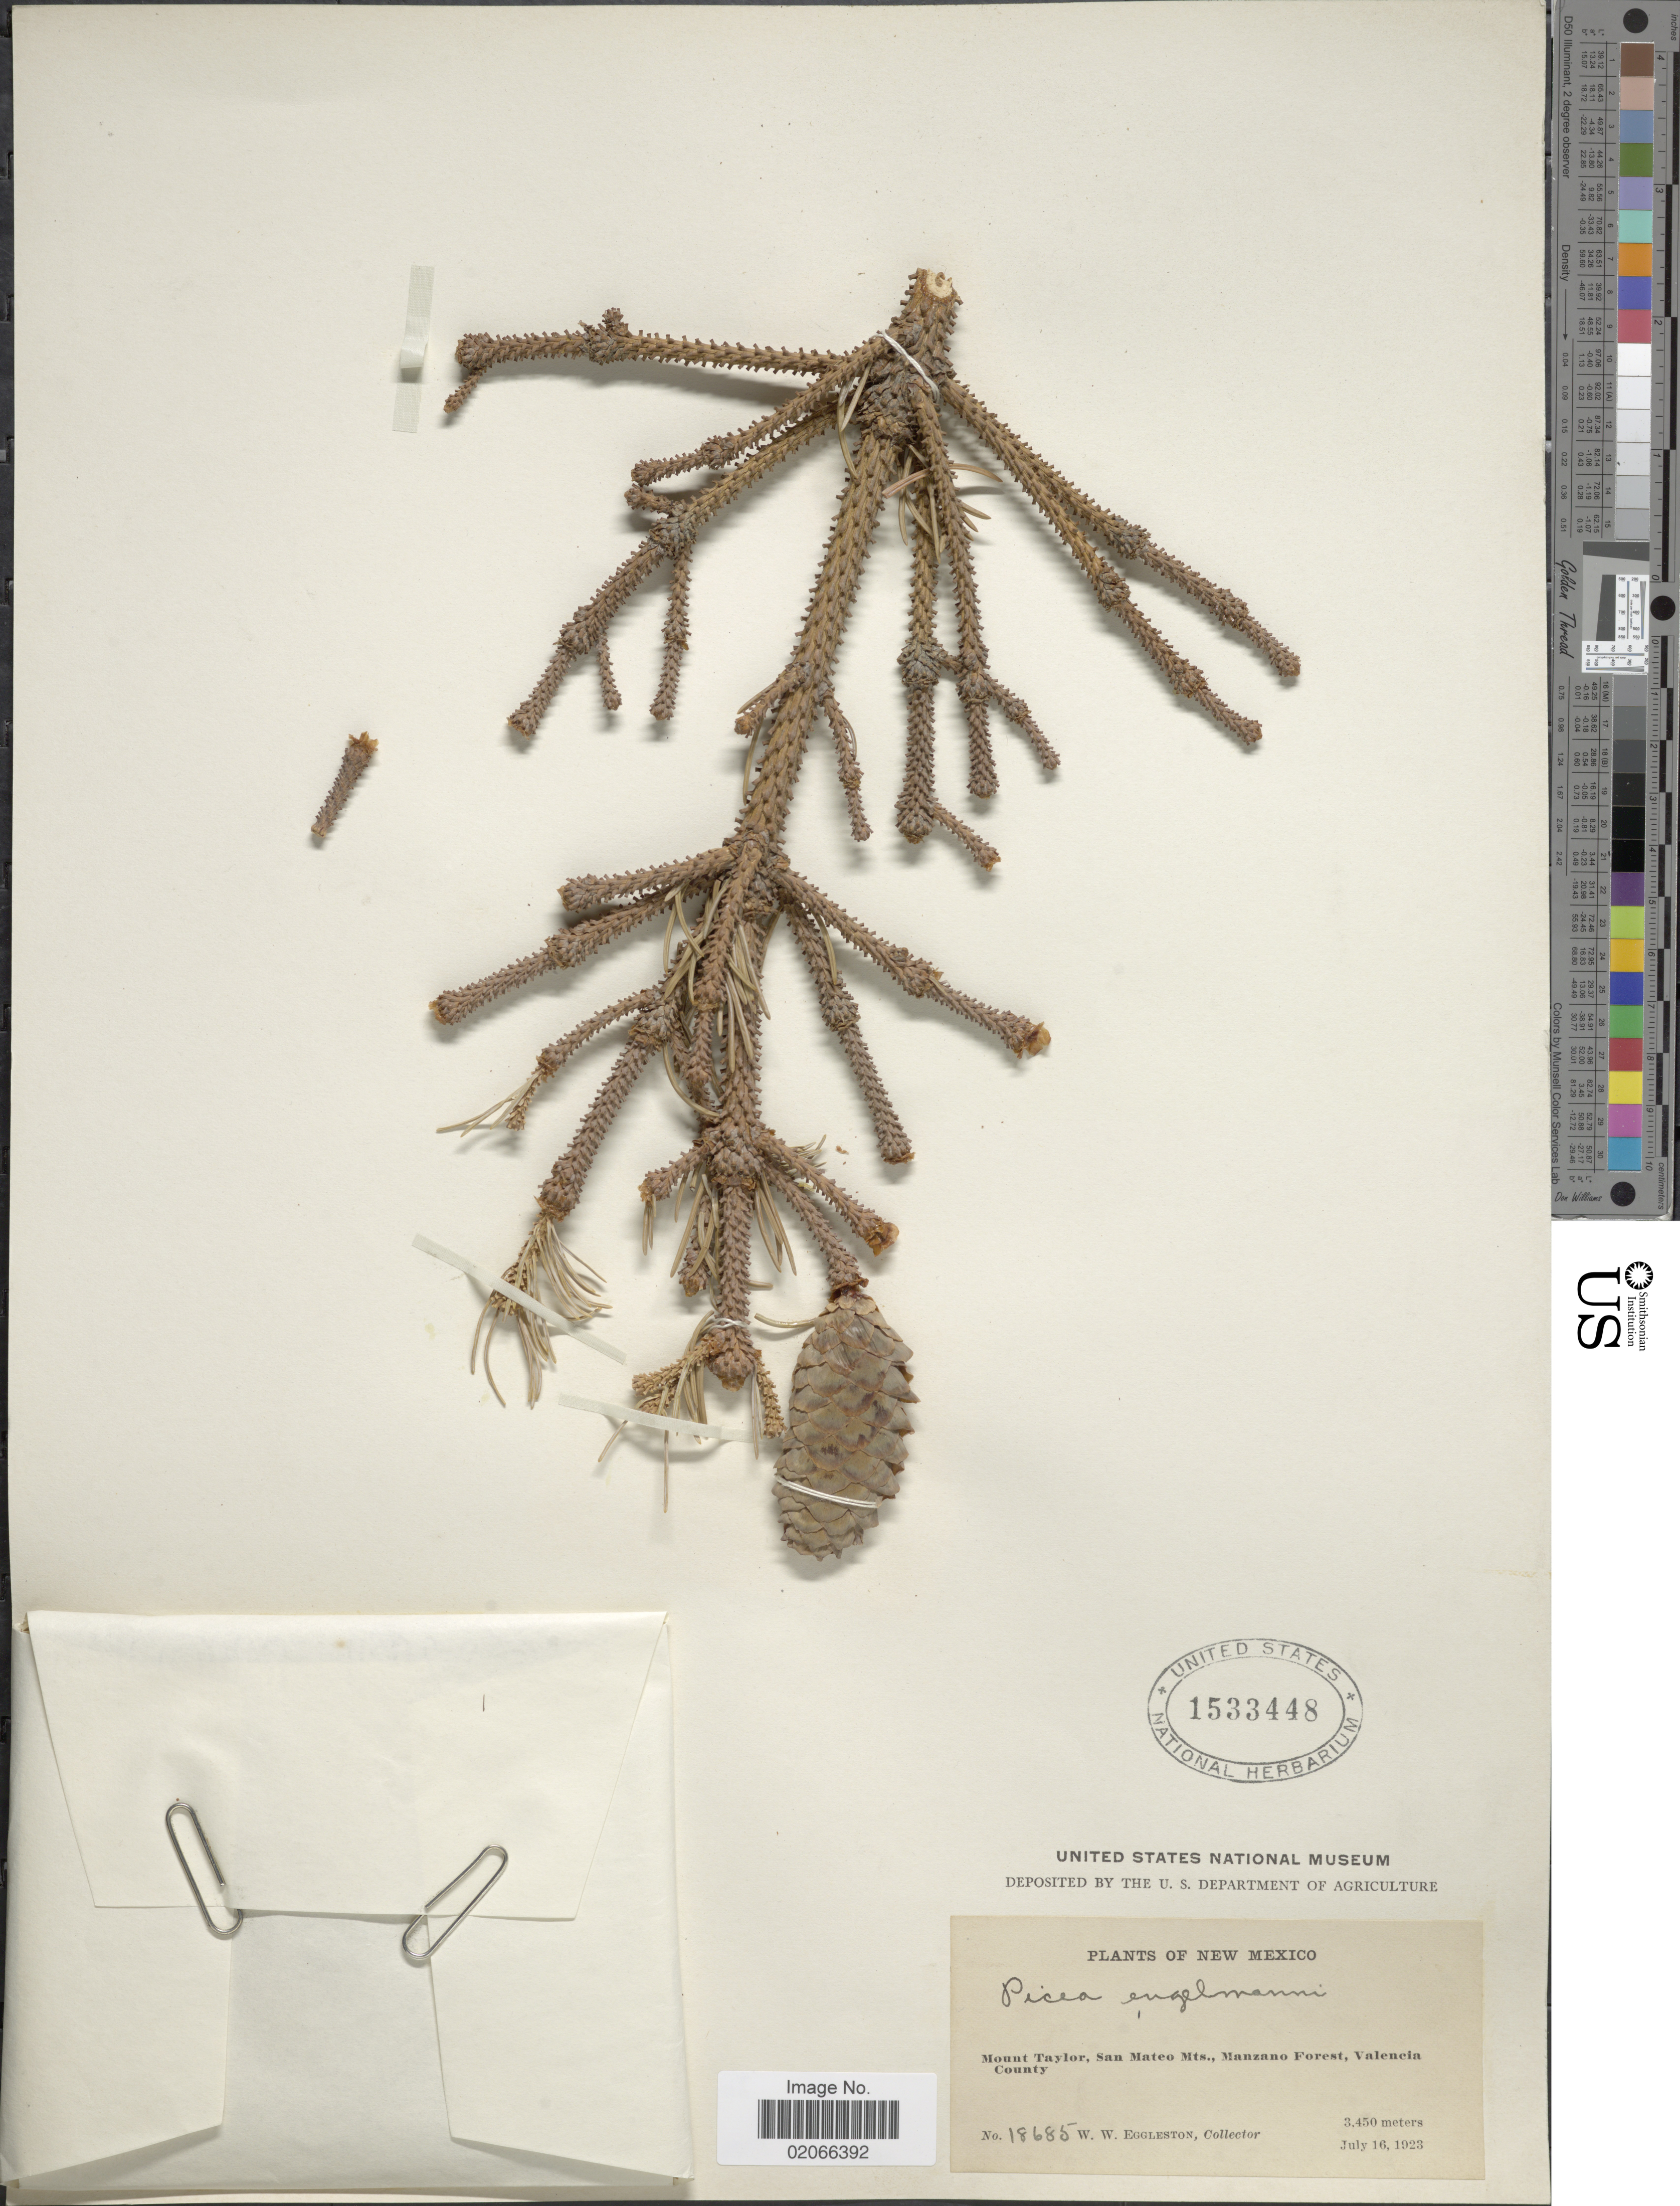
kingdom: Plantae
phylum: Tracheophyta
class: Pinopsida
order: Pinales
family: Pinaceae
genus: Picea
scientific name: Picea engelmannii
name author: Parry ex Engelm.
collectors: W. W. Eggleston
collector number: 18685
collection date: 1923-07-16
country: United States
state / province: New Mexico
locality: Mount Taylor, San Mateo Mts., Manzano Forest, Valencia County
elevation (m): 3450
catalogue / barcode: US 1533448